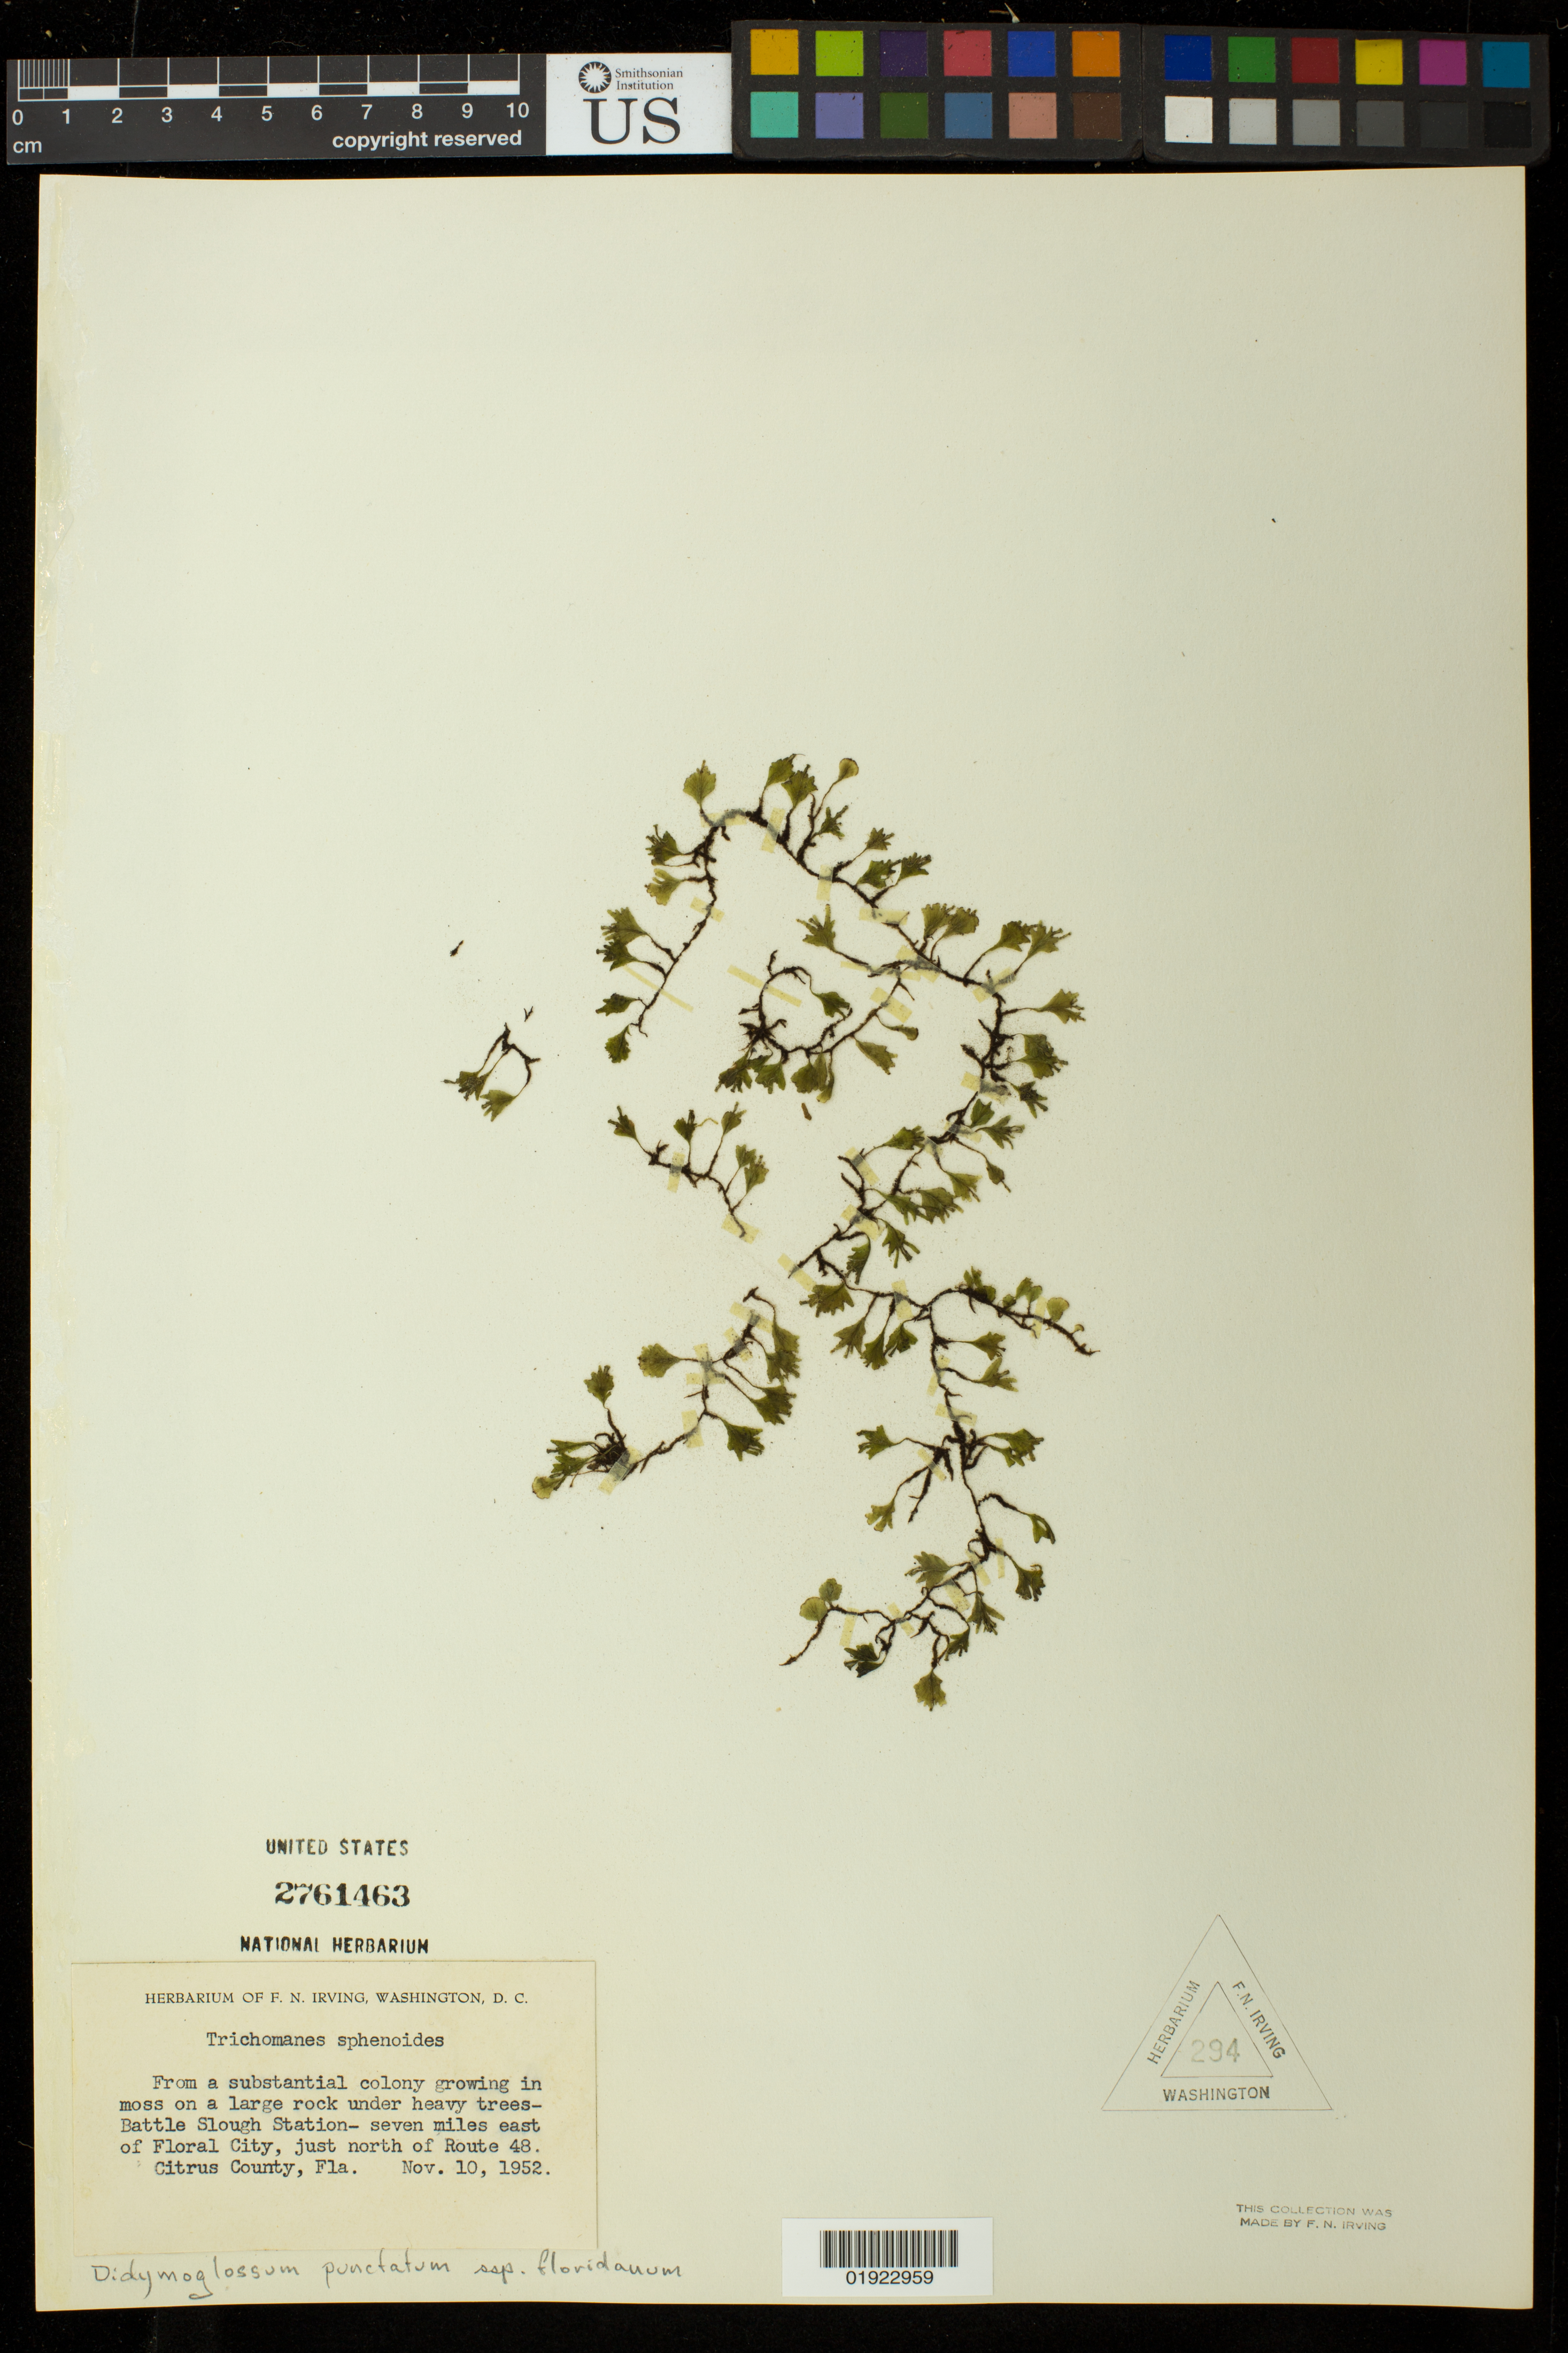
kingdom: Plantae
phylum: Tracheophyta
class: Polypodiopsida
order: Hymenophyllales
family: Hymenophyllaceae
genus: Didymoglossum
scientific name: Didymoglossum punctatum subsp. floridanum comb. nov., ined 2015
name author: (Poir.) Desv.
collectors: F. Irving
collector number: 294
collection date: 1952-11-10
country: United States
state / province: Florida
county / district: Citrus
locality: Battle Slough Station- seven miles east of Floral City, just north of Route 48.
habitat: From a substantial colony growing in moss on a large rock under heavy trees.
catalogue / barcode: US 2761463